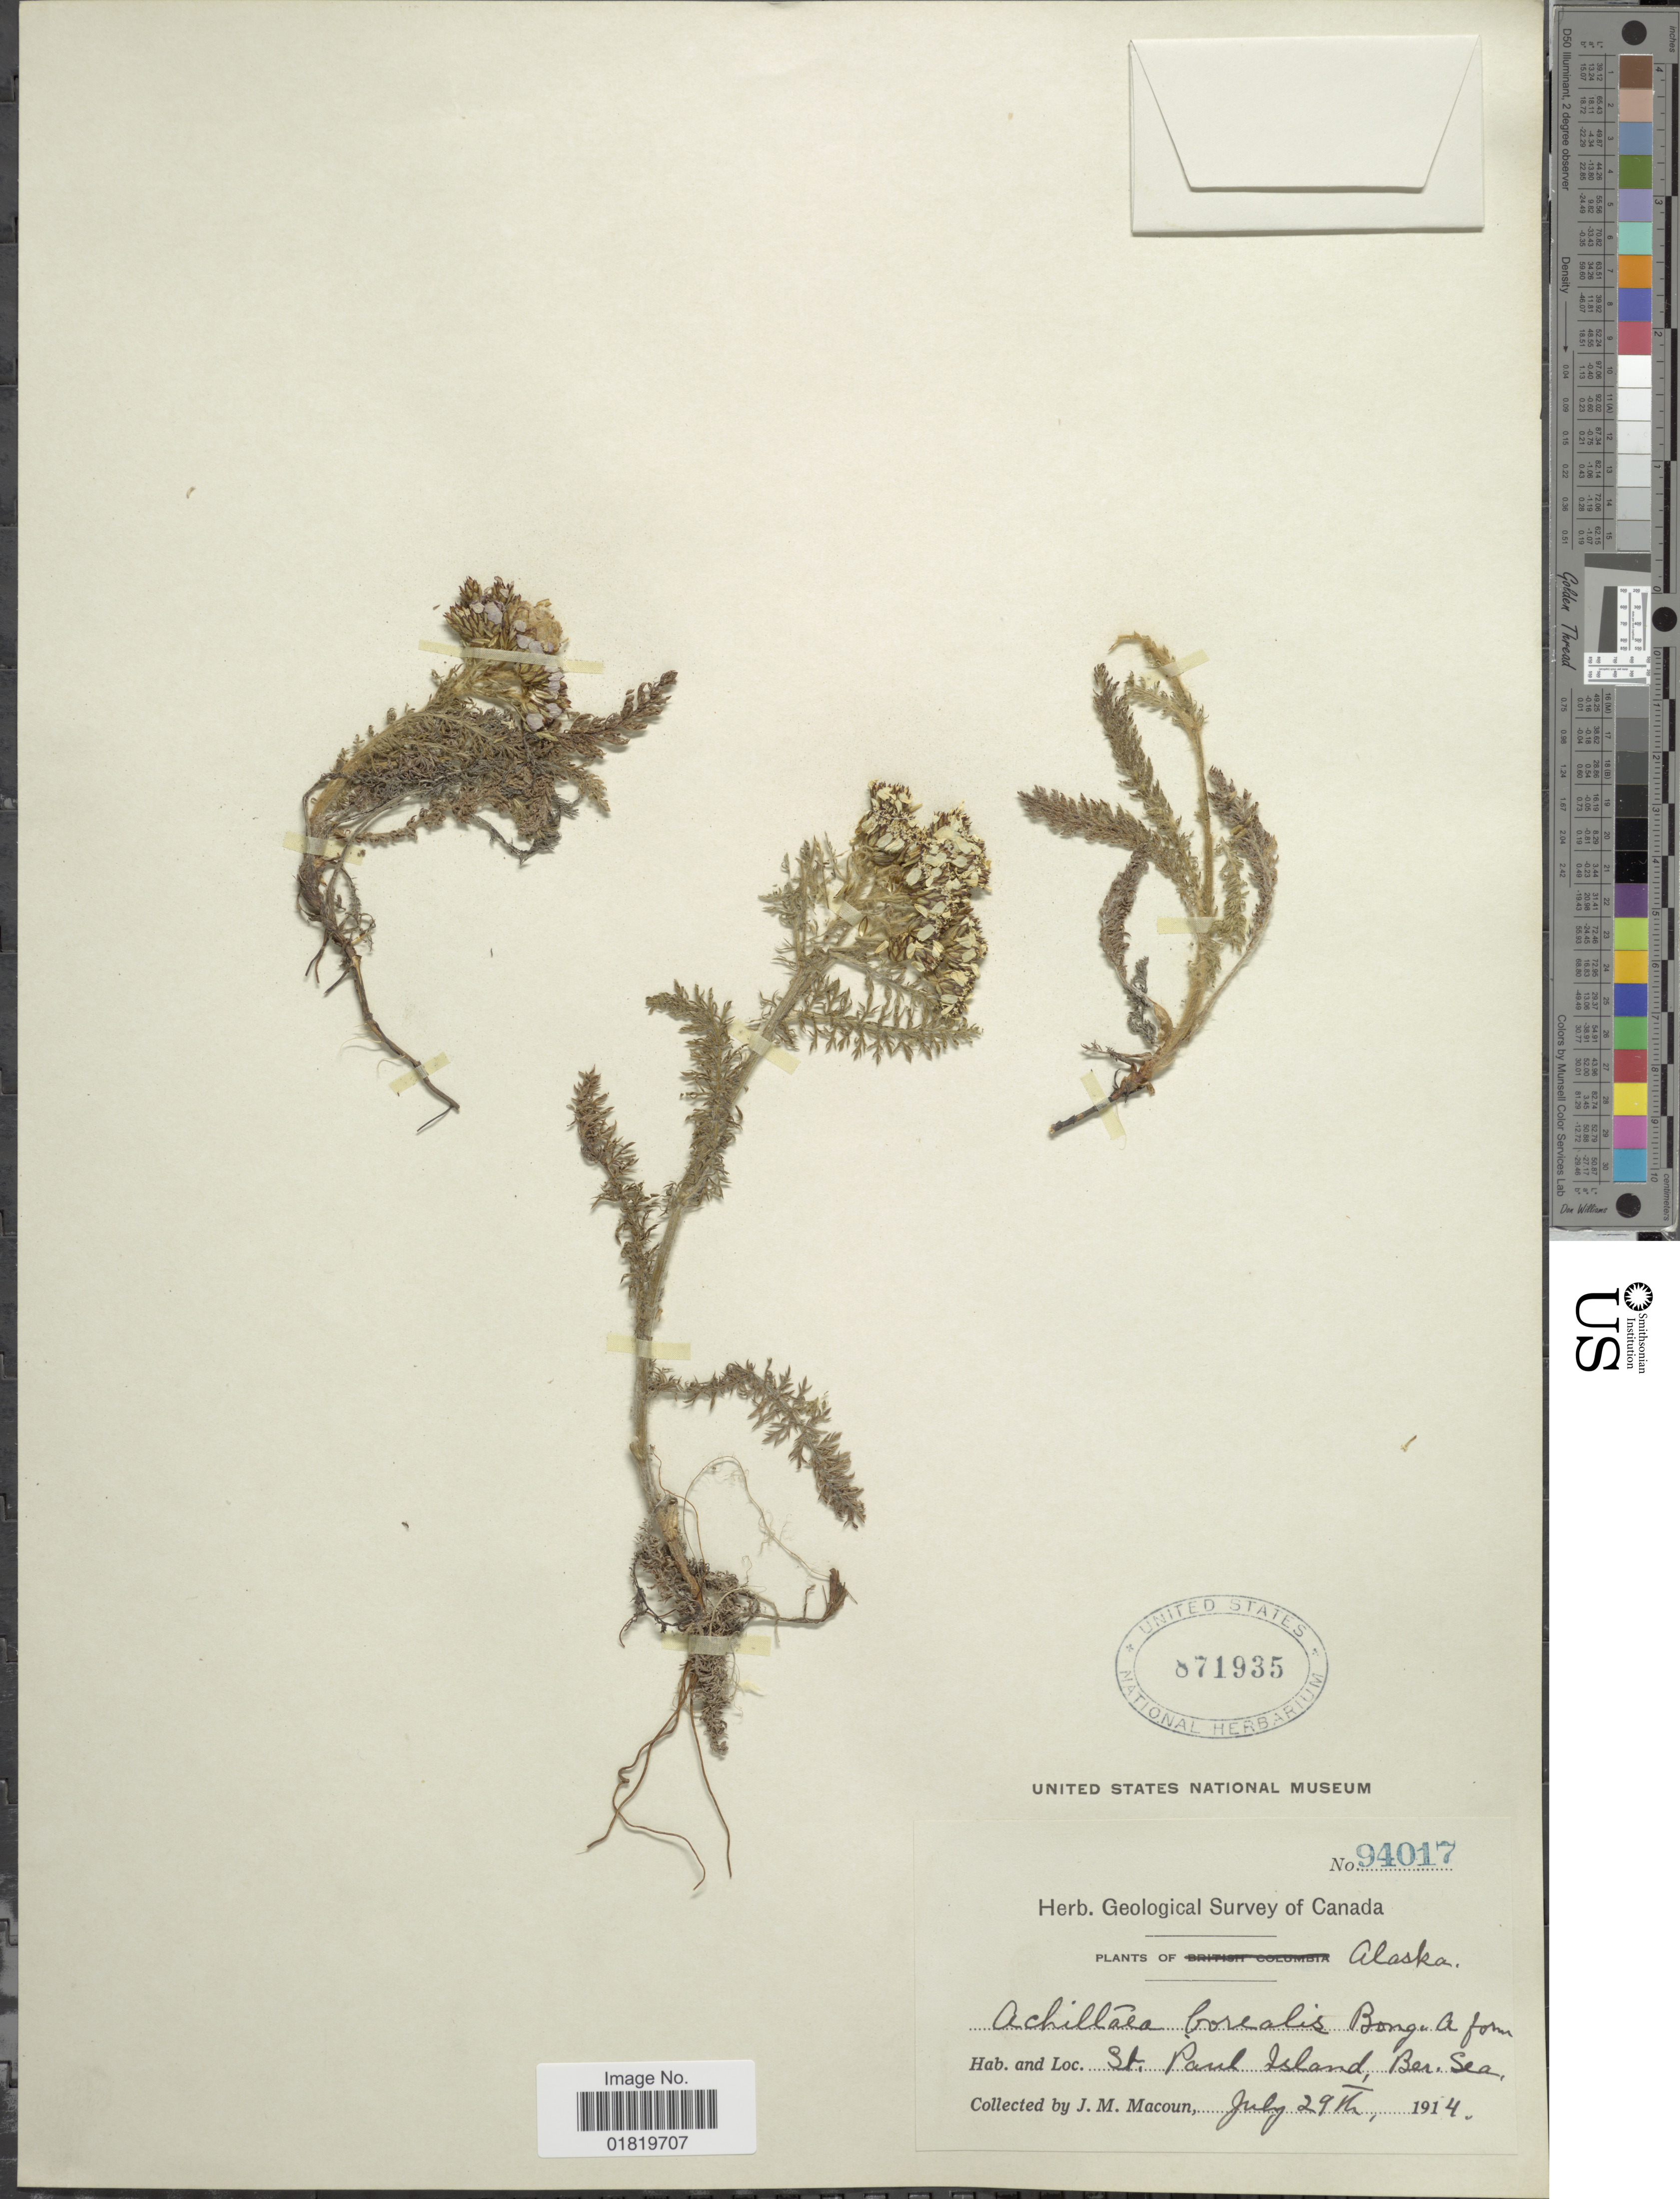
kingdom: Plantae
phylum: Tracheophyta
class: Magnoliopsida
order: Asterales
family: Asteraceae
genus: Achillea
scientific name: Achillea borealis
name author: Bong.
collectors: J. M. Macoun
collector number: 94017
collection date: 1914-07-29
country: United States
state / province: Alaska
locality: St. Paul Island, Ber. Sea.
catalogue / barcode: US 871935